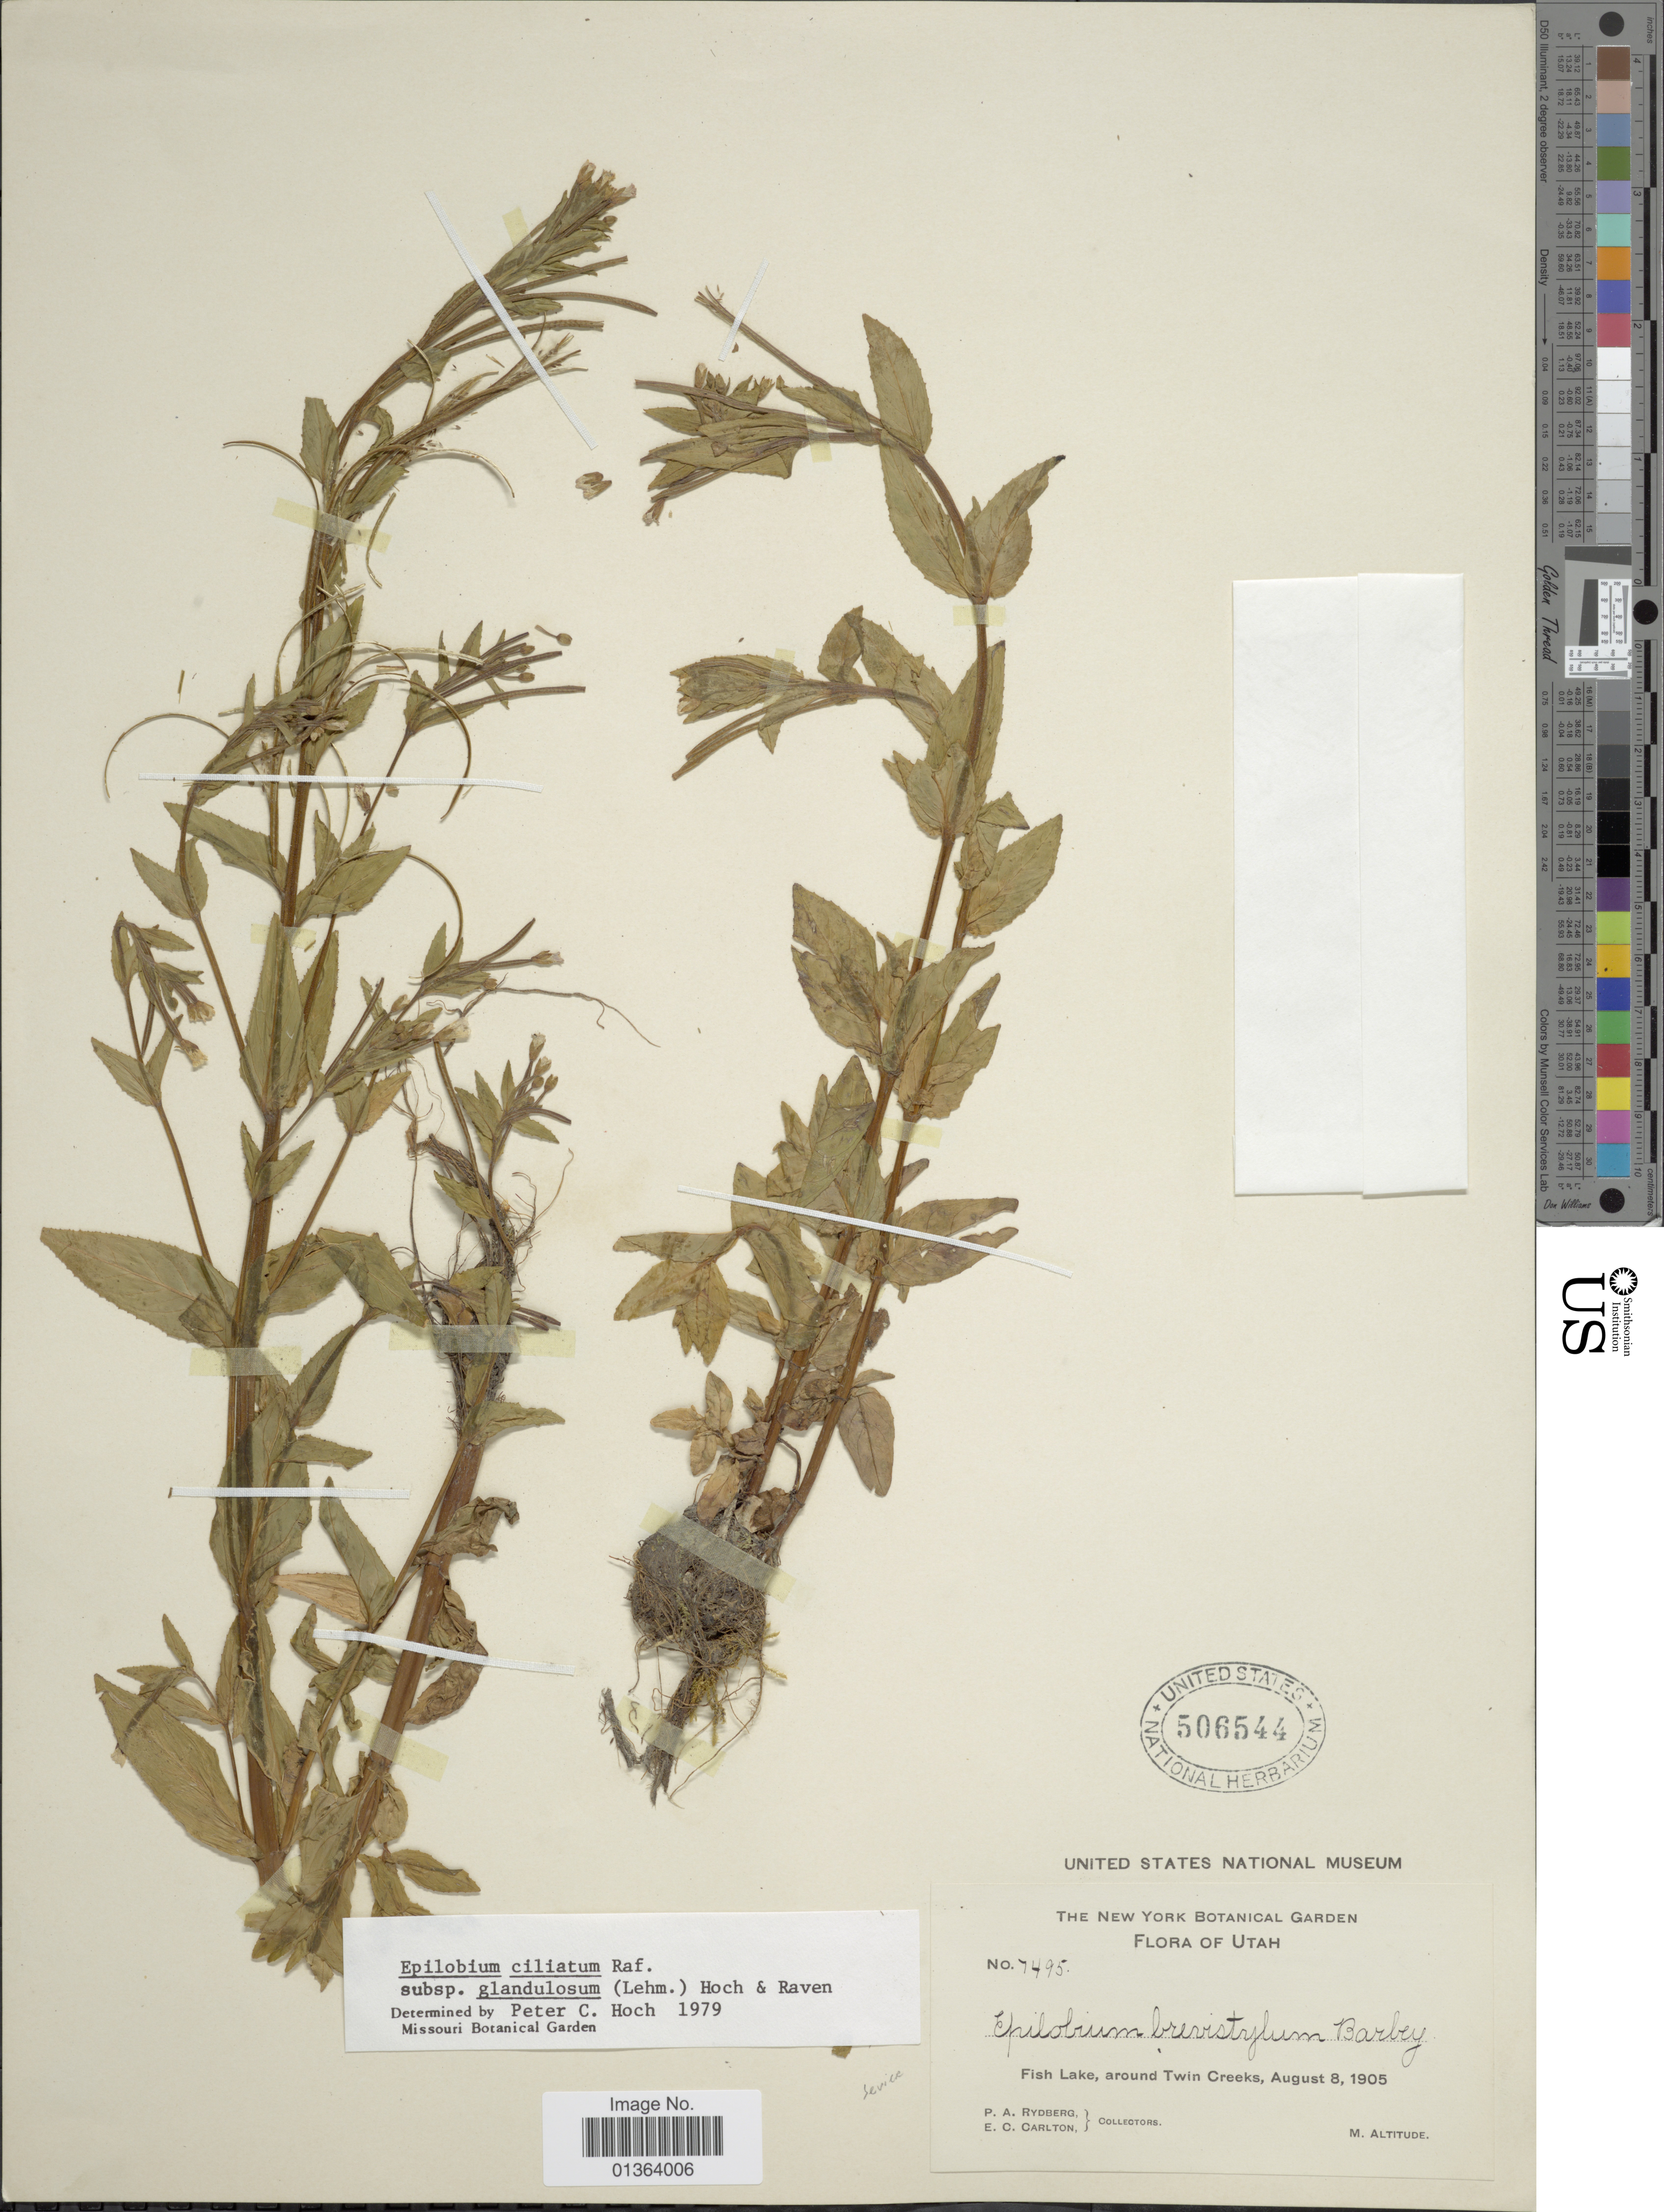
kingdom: Plantae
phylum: Tracheophyta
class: Magnoliopsida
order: Myrtales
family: Onagraceae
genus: Epilobium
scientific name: Epilobium ciliatum subsp. glandulosum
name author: (Lehm.) Hoch & P.H. Raven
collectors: P. A. Rydberg & E. Carlton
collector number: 7495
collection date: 1905-08-08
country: United States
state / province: Utah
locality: Fish Lake, around Twin Creeks.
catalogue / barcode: US 506544